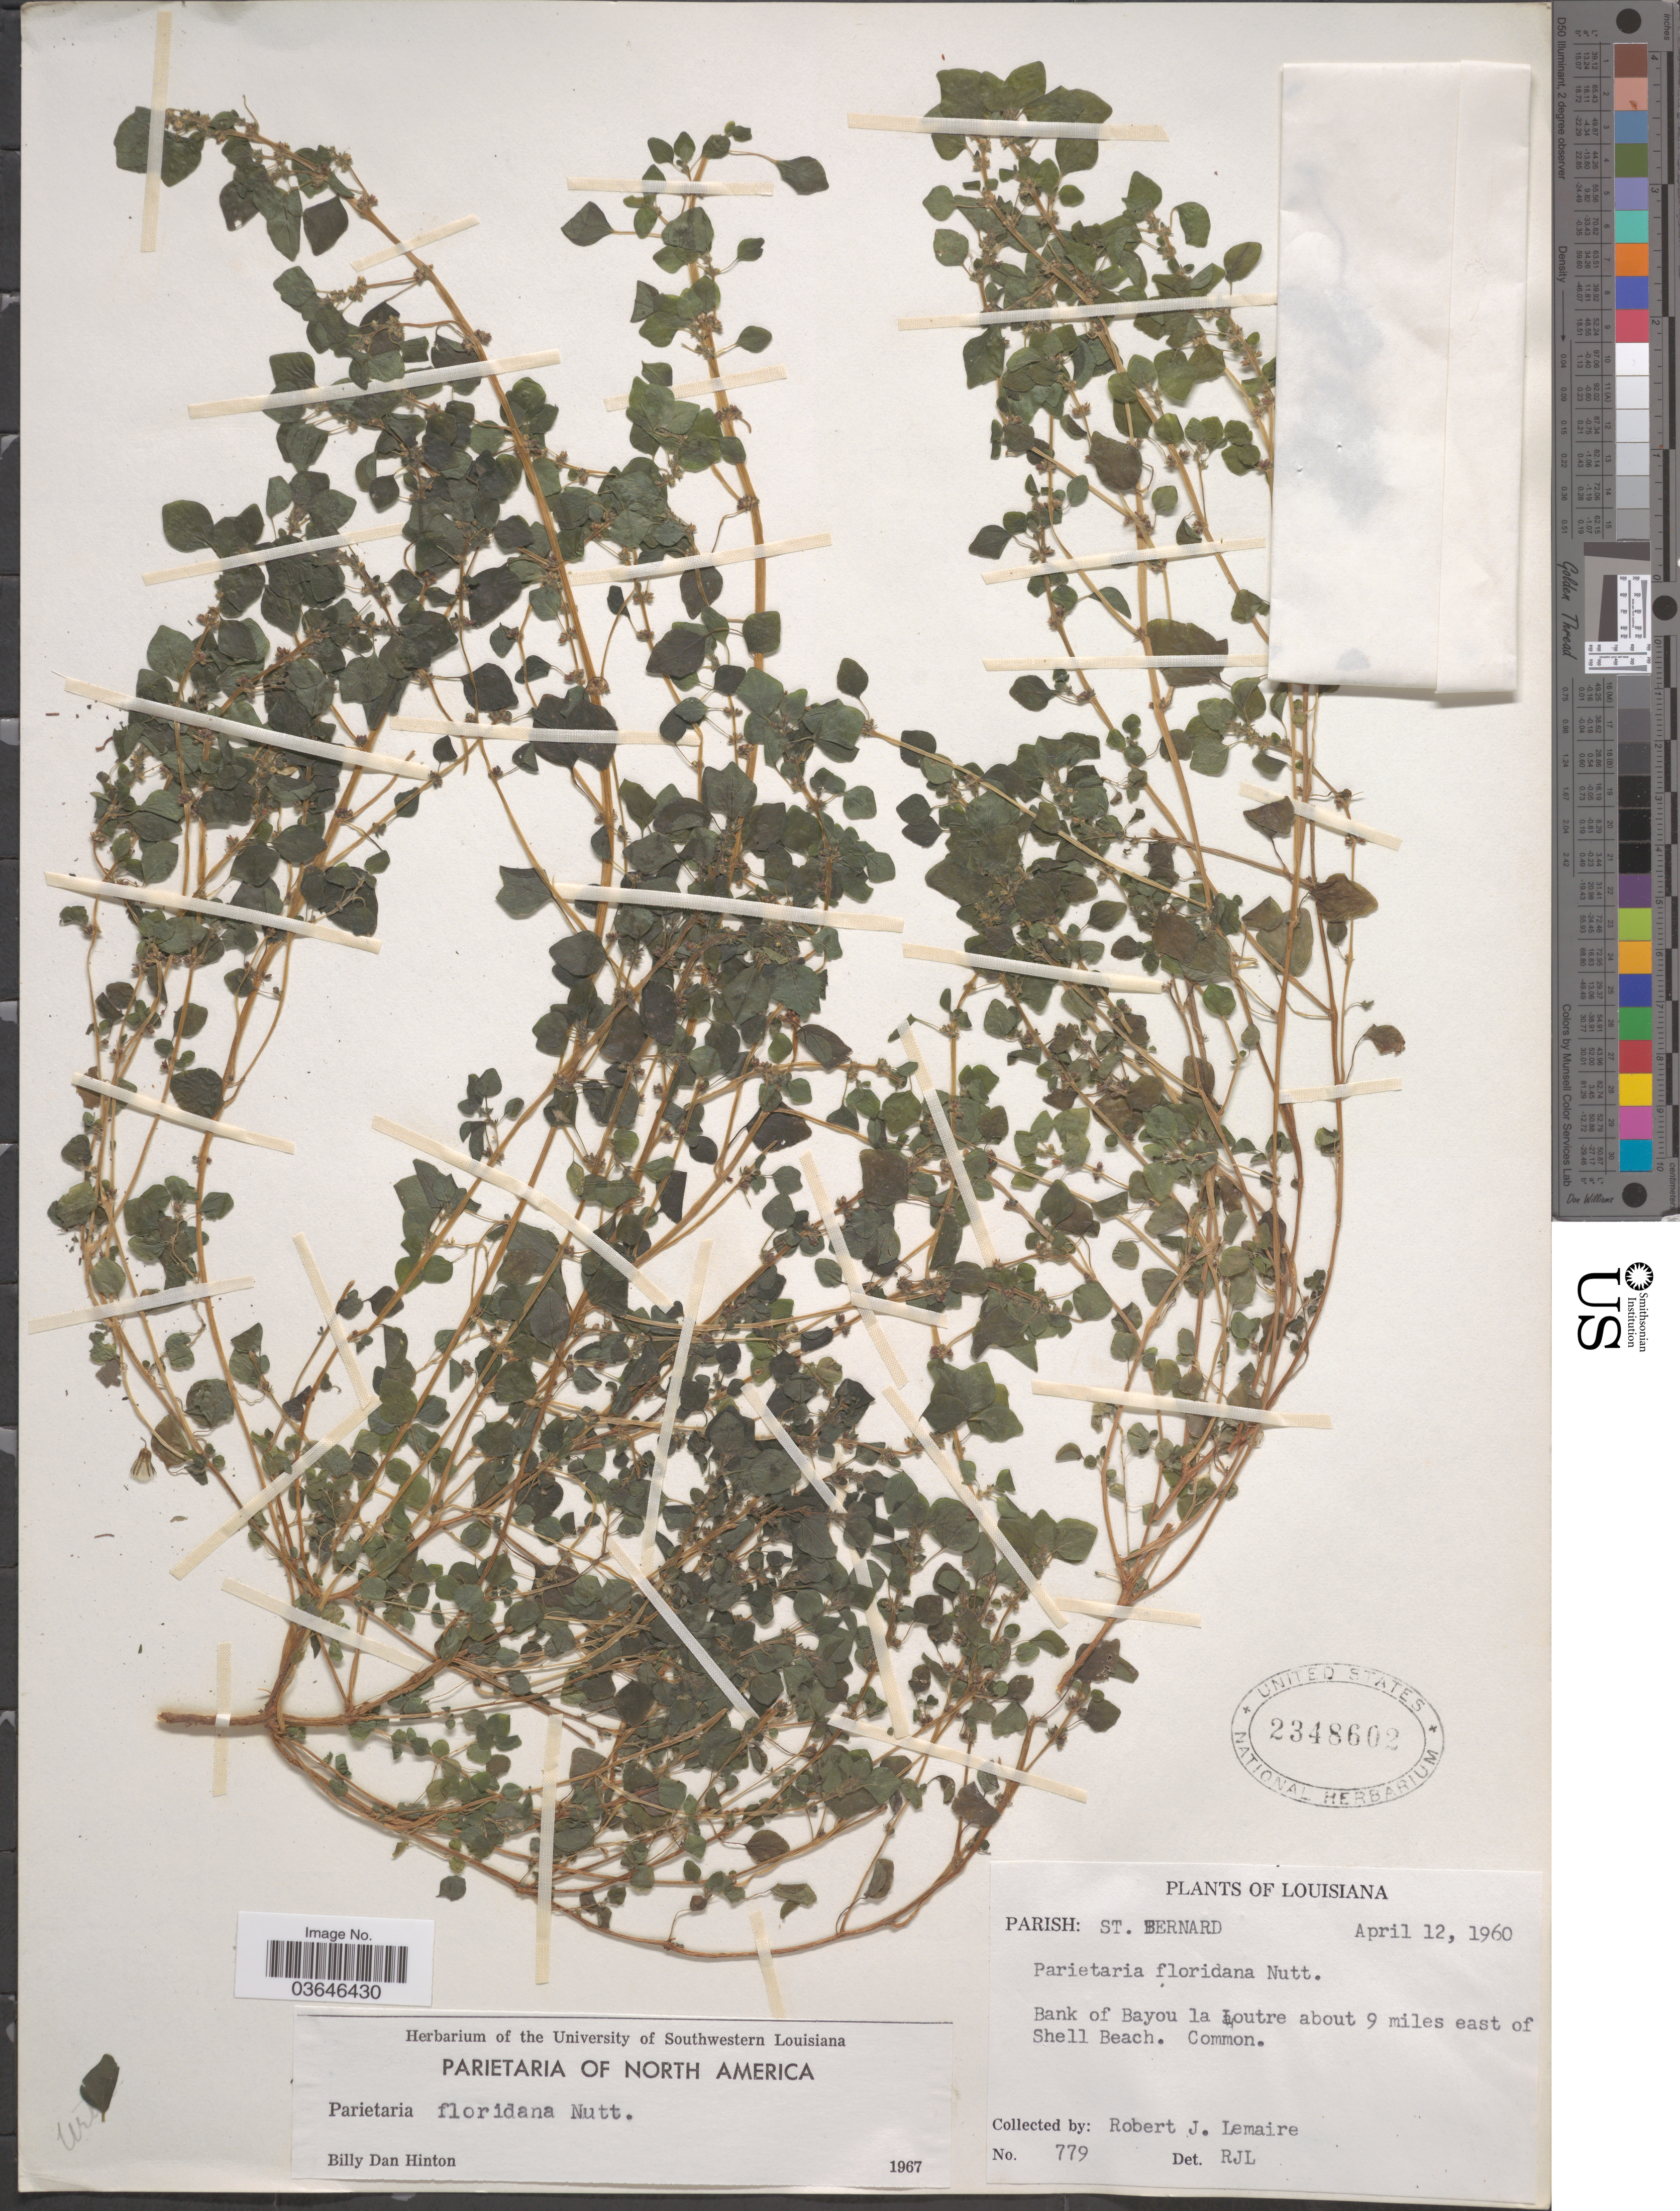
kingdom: Plantae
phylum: Tracheophyta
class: Magnoliopsida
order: Rosales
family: Urticaceae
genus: Parietaria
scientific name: Parietaria floridana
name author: Nutt.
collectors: R. J. Lemaire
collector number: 779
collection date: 1960-04-12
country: United States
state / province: Louisiana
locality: Parish: St. Bernhard. Bank of Bayou la Loutre about 9 miles east of Shell Beach.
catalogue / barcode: US 2348602